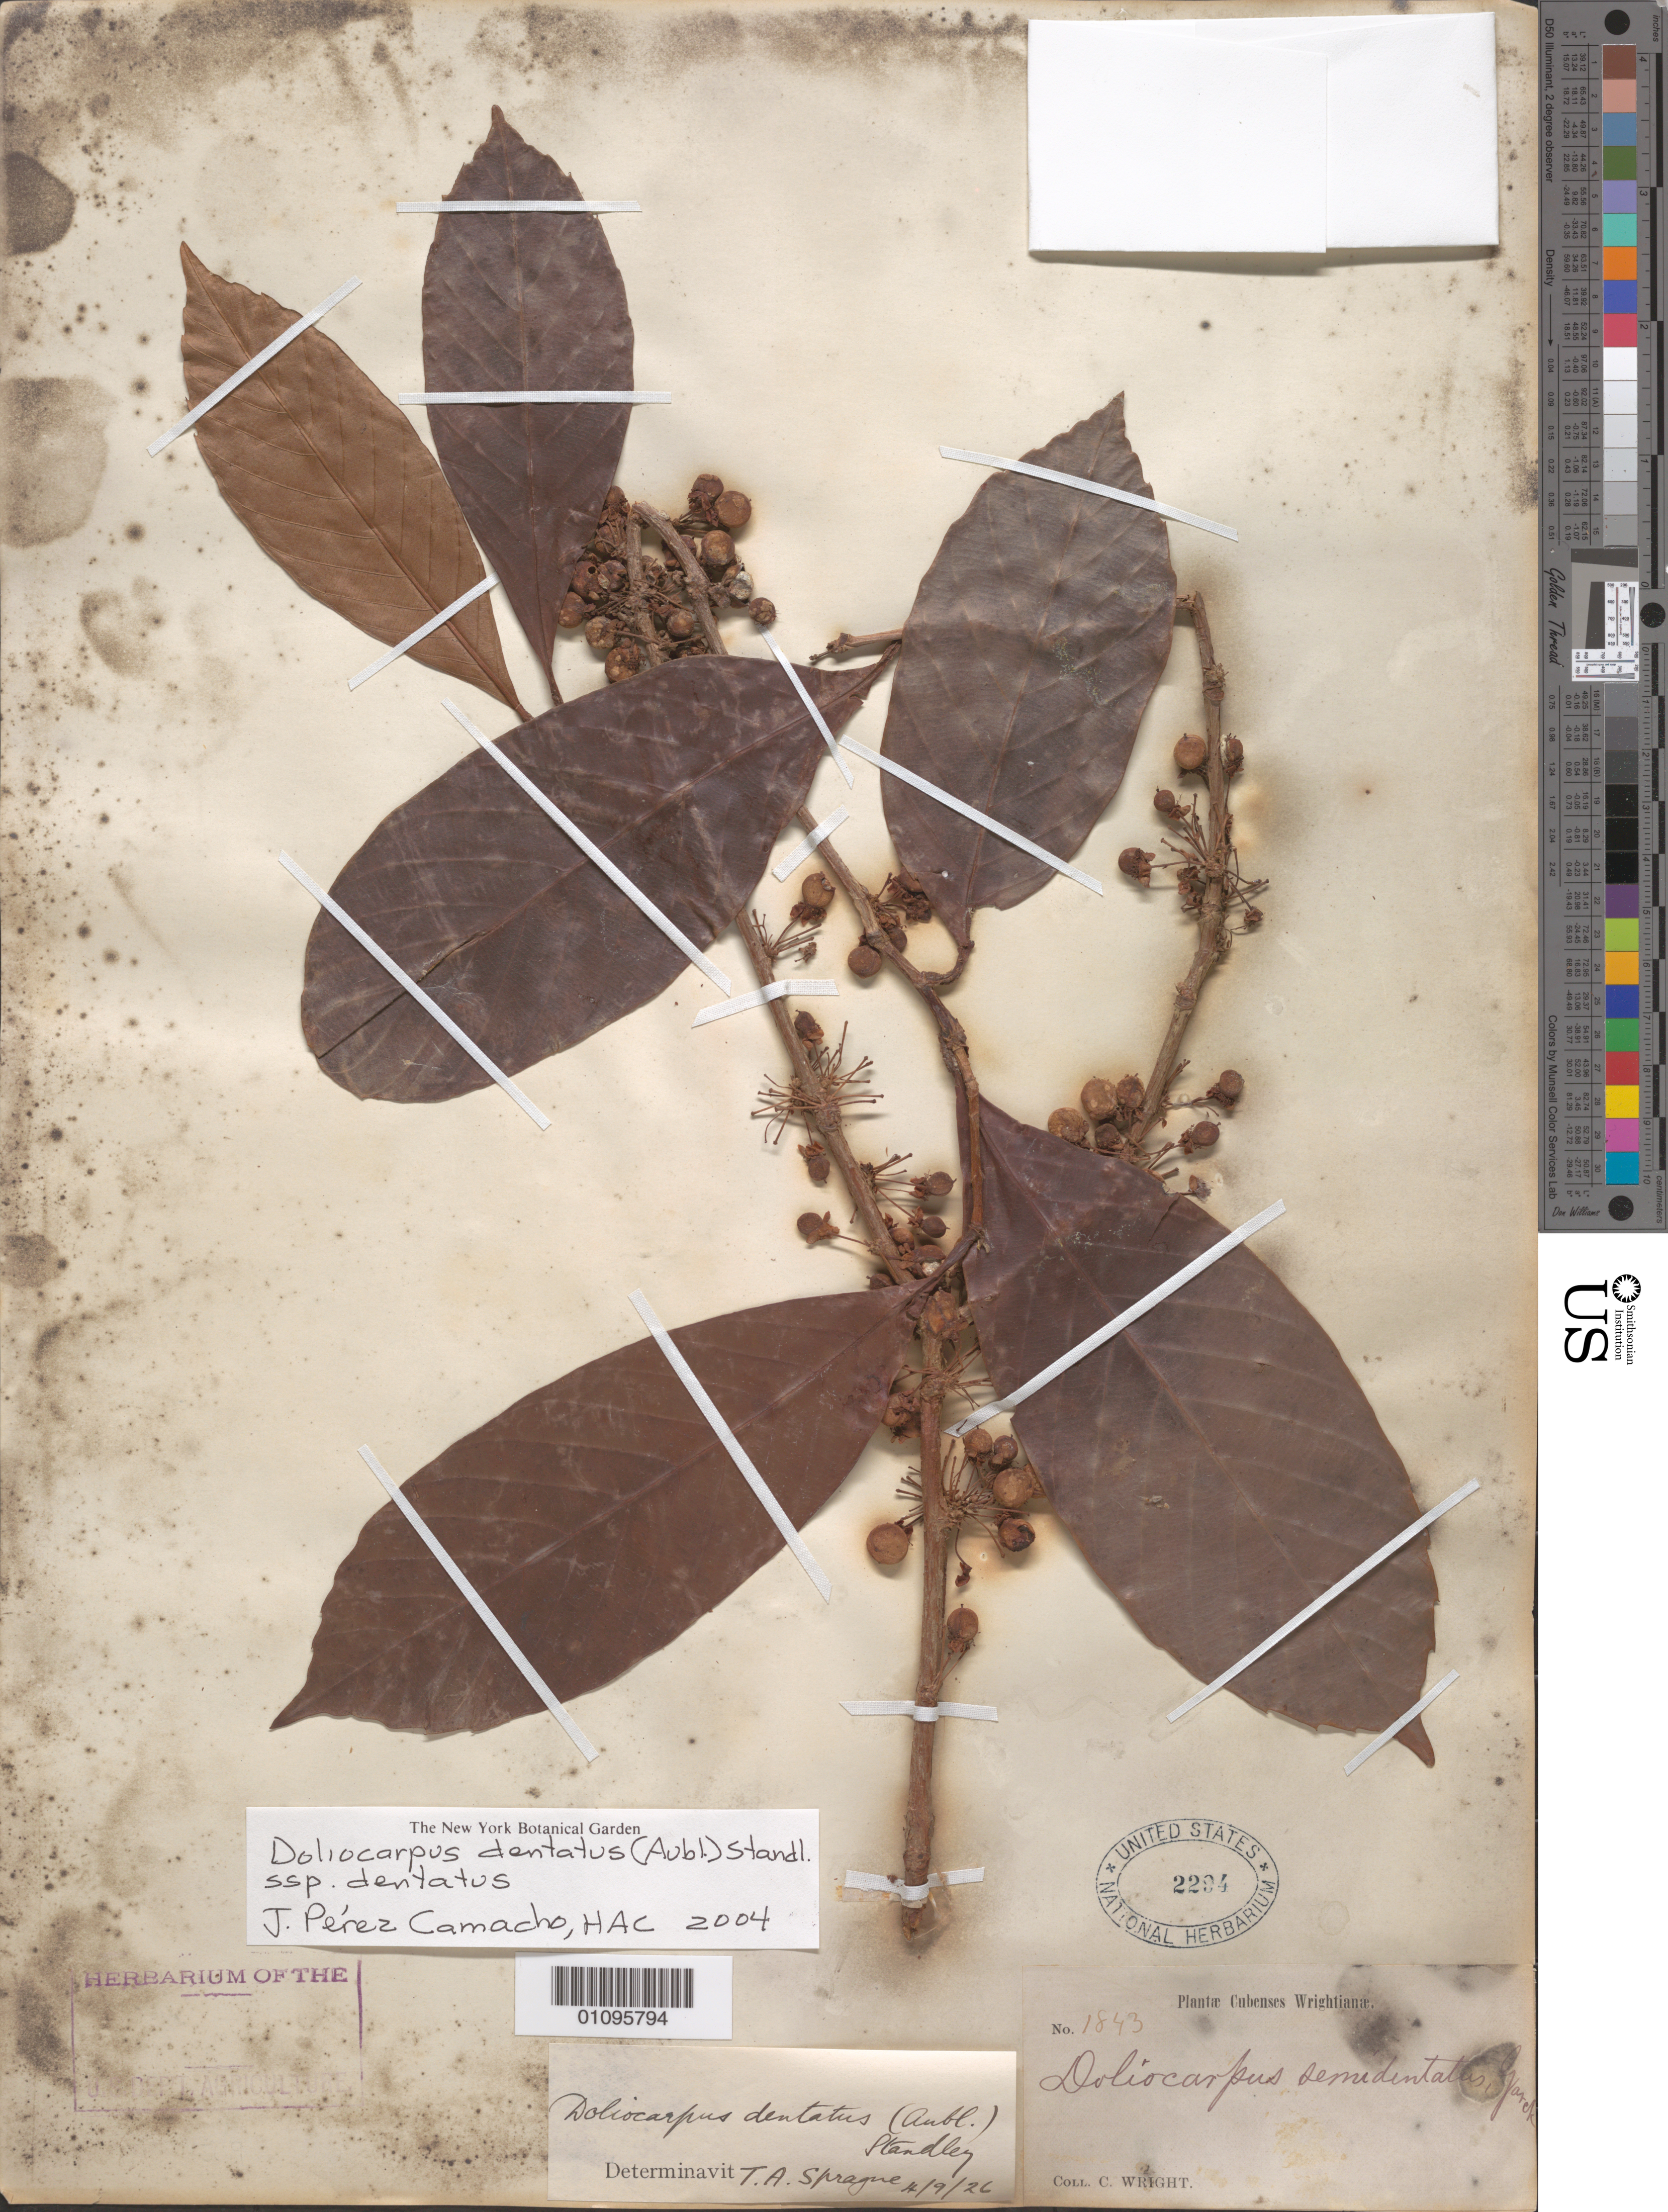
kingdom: Plantae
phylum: Tracheophyta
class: Magnoliopsida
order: Dilleniales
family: Dilleniaceae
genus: Doliocarpus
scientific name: Doliocarpus dentatus subsp. dentatus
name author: (Aubl.) Standl.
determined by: Peréz-Camacho, J.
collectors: C. Wright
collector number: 1843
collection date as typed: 1800 to 1899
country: Cuba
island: Cuba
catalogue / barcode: US 2294